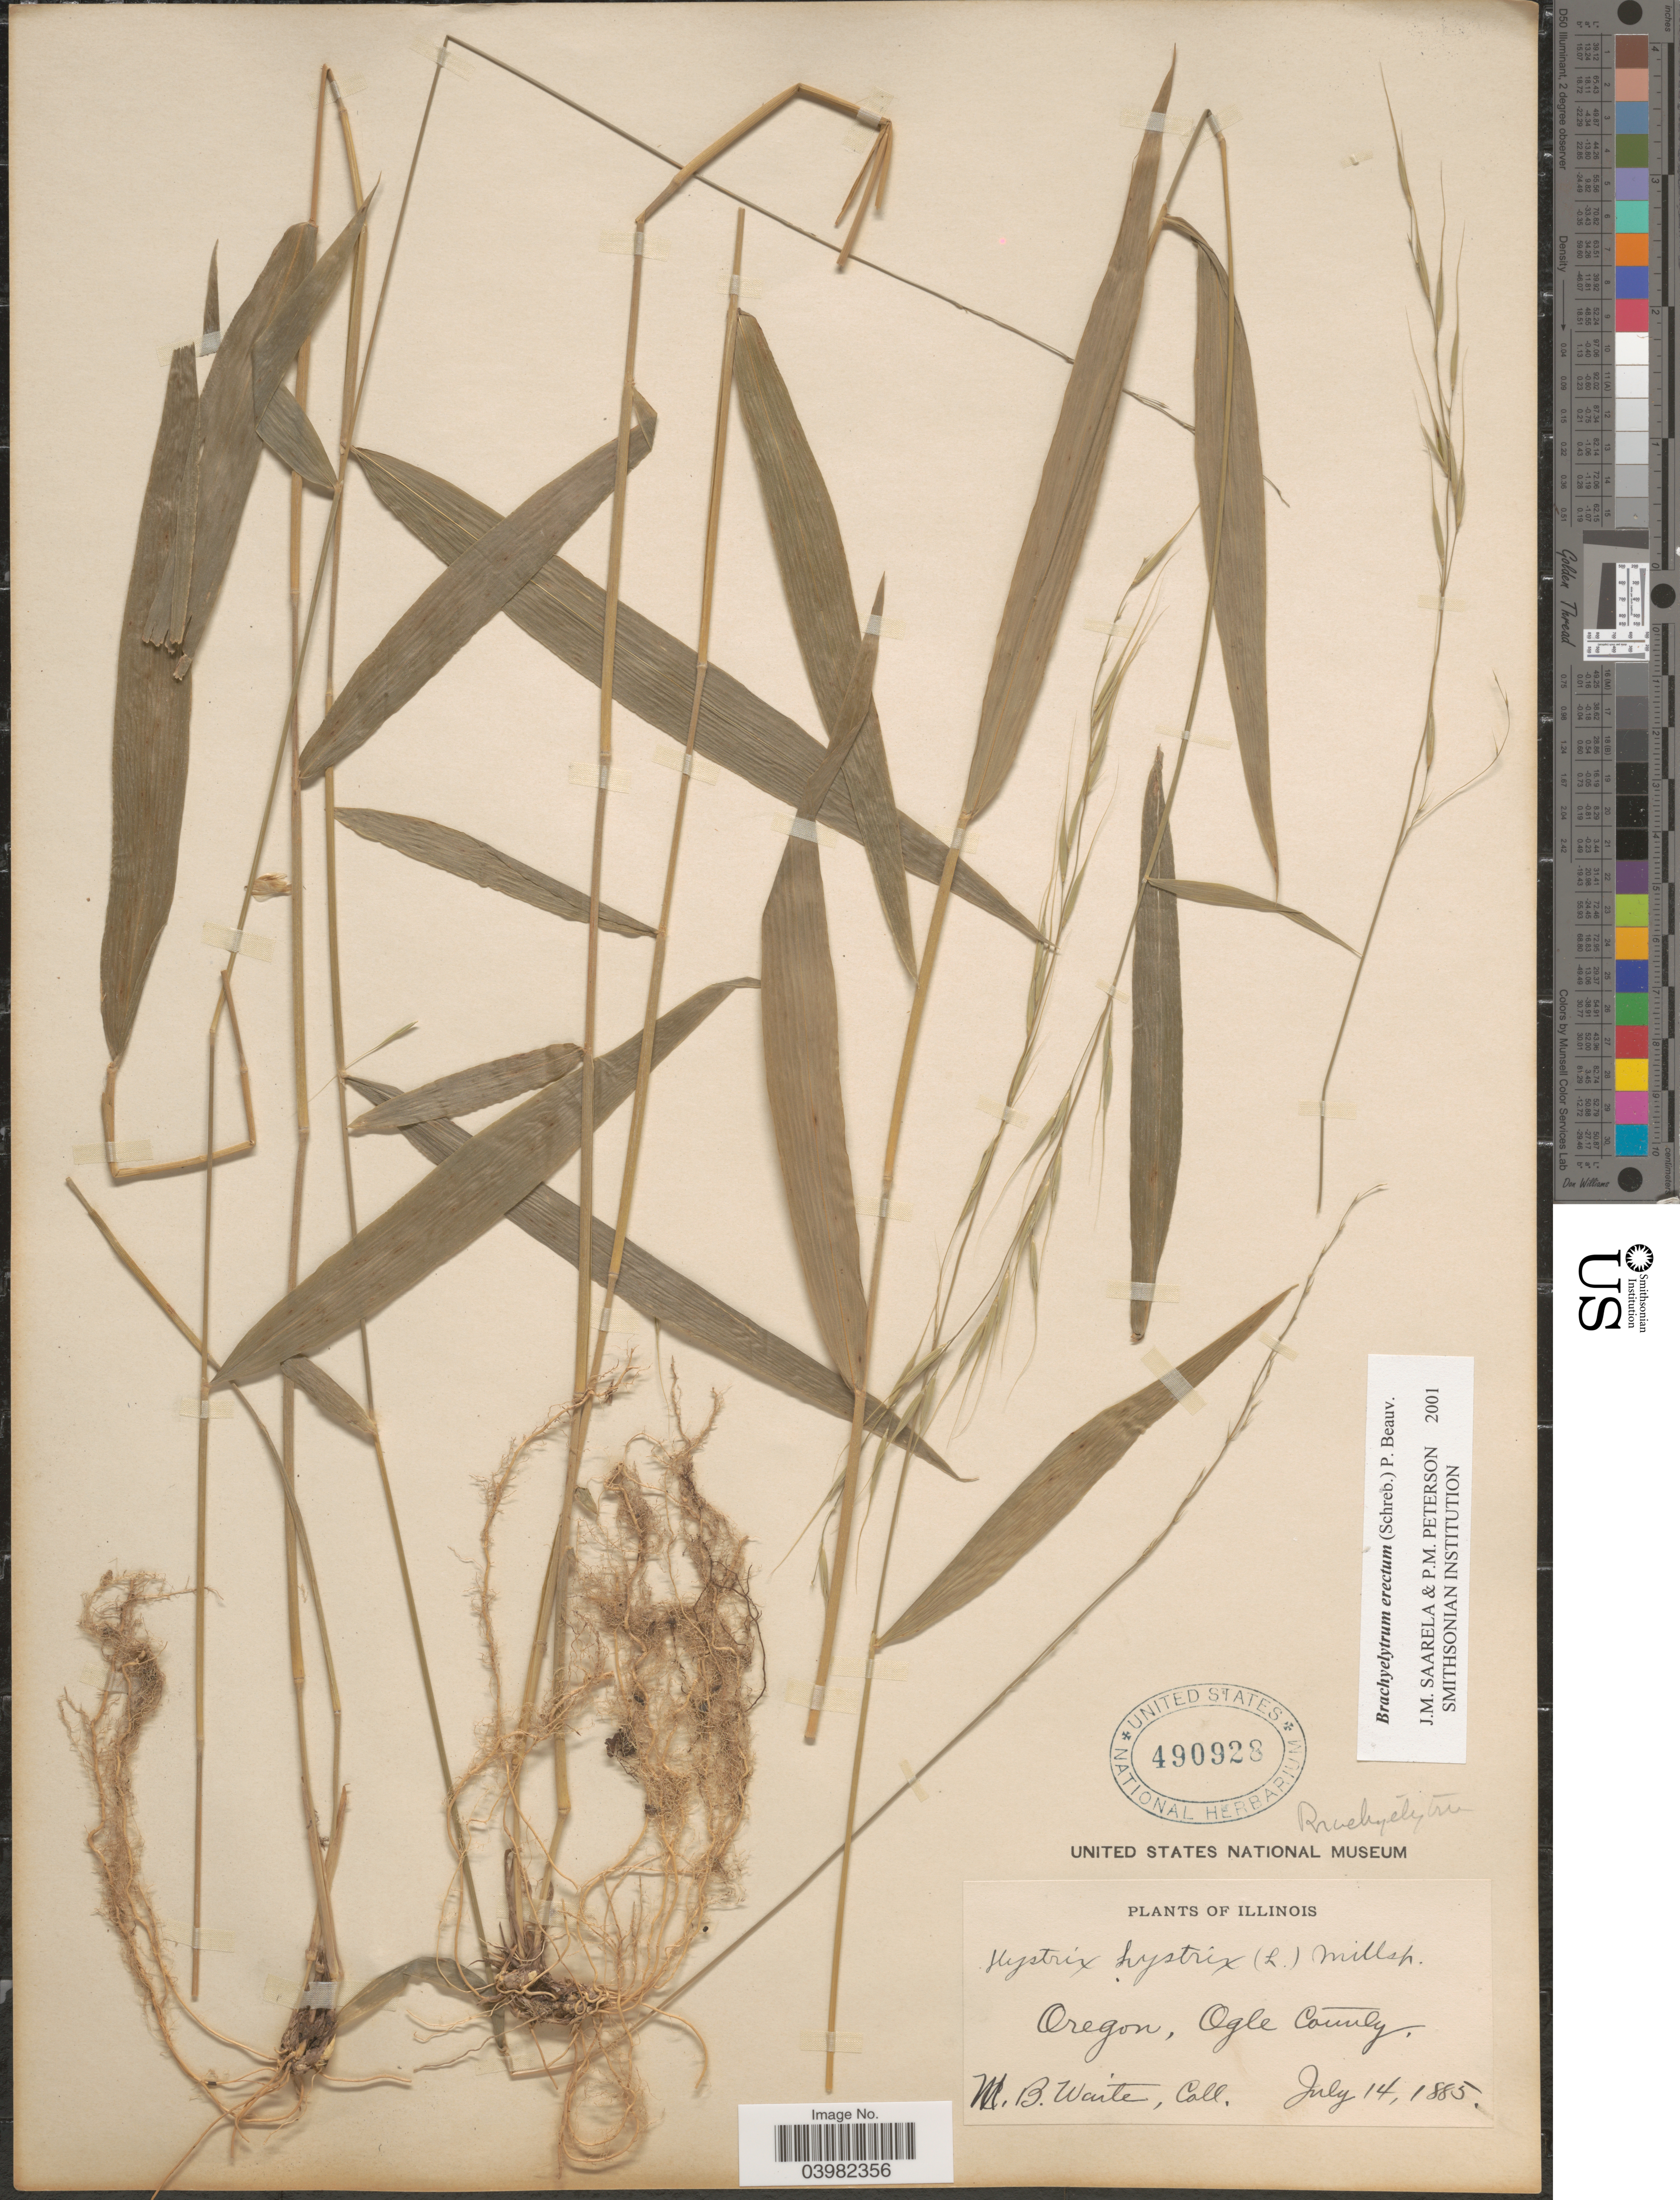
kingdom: Plantae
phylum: Tracheophyta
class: Liliopsida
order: Poales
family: Poaceae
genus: Brachyelytrum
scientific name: Brachyelytrum erectum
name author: (Schreb.) P. Beauv.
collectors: M. B. Waite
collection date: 1885-07-14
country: United States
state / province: Illinois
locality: Oregon, Ogle County.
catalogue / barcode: US 490928